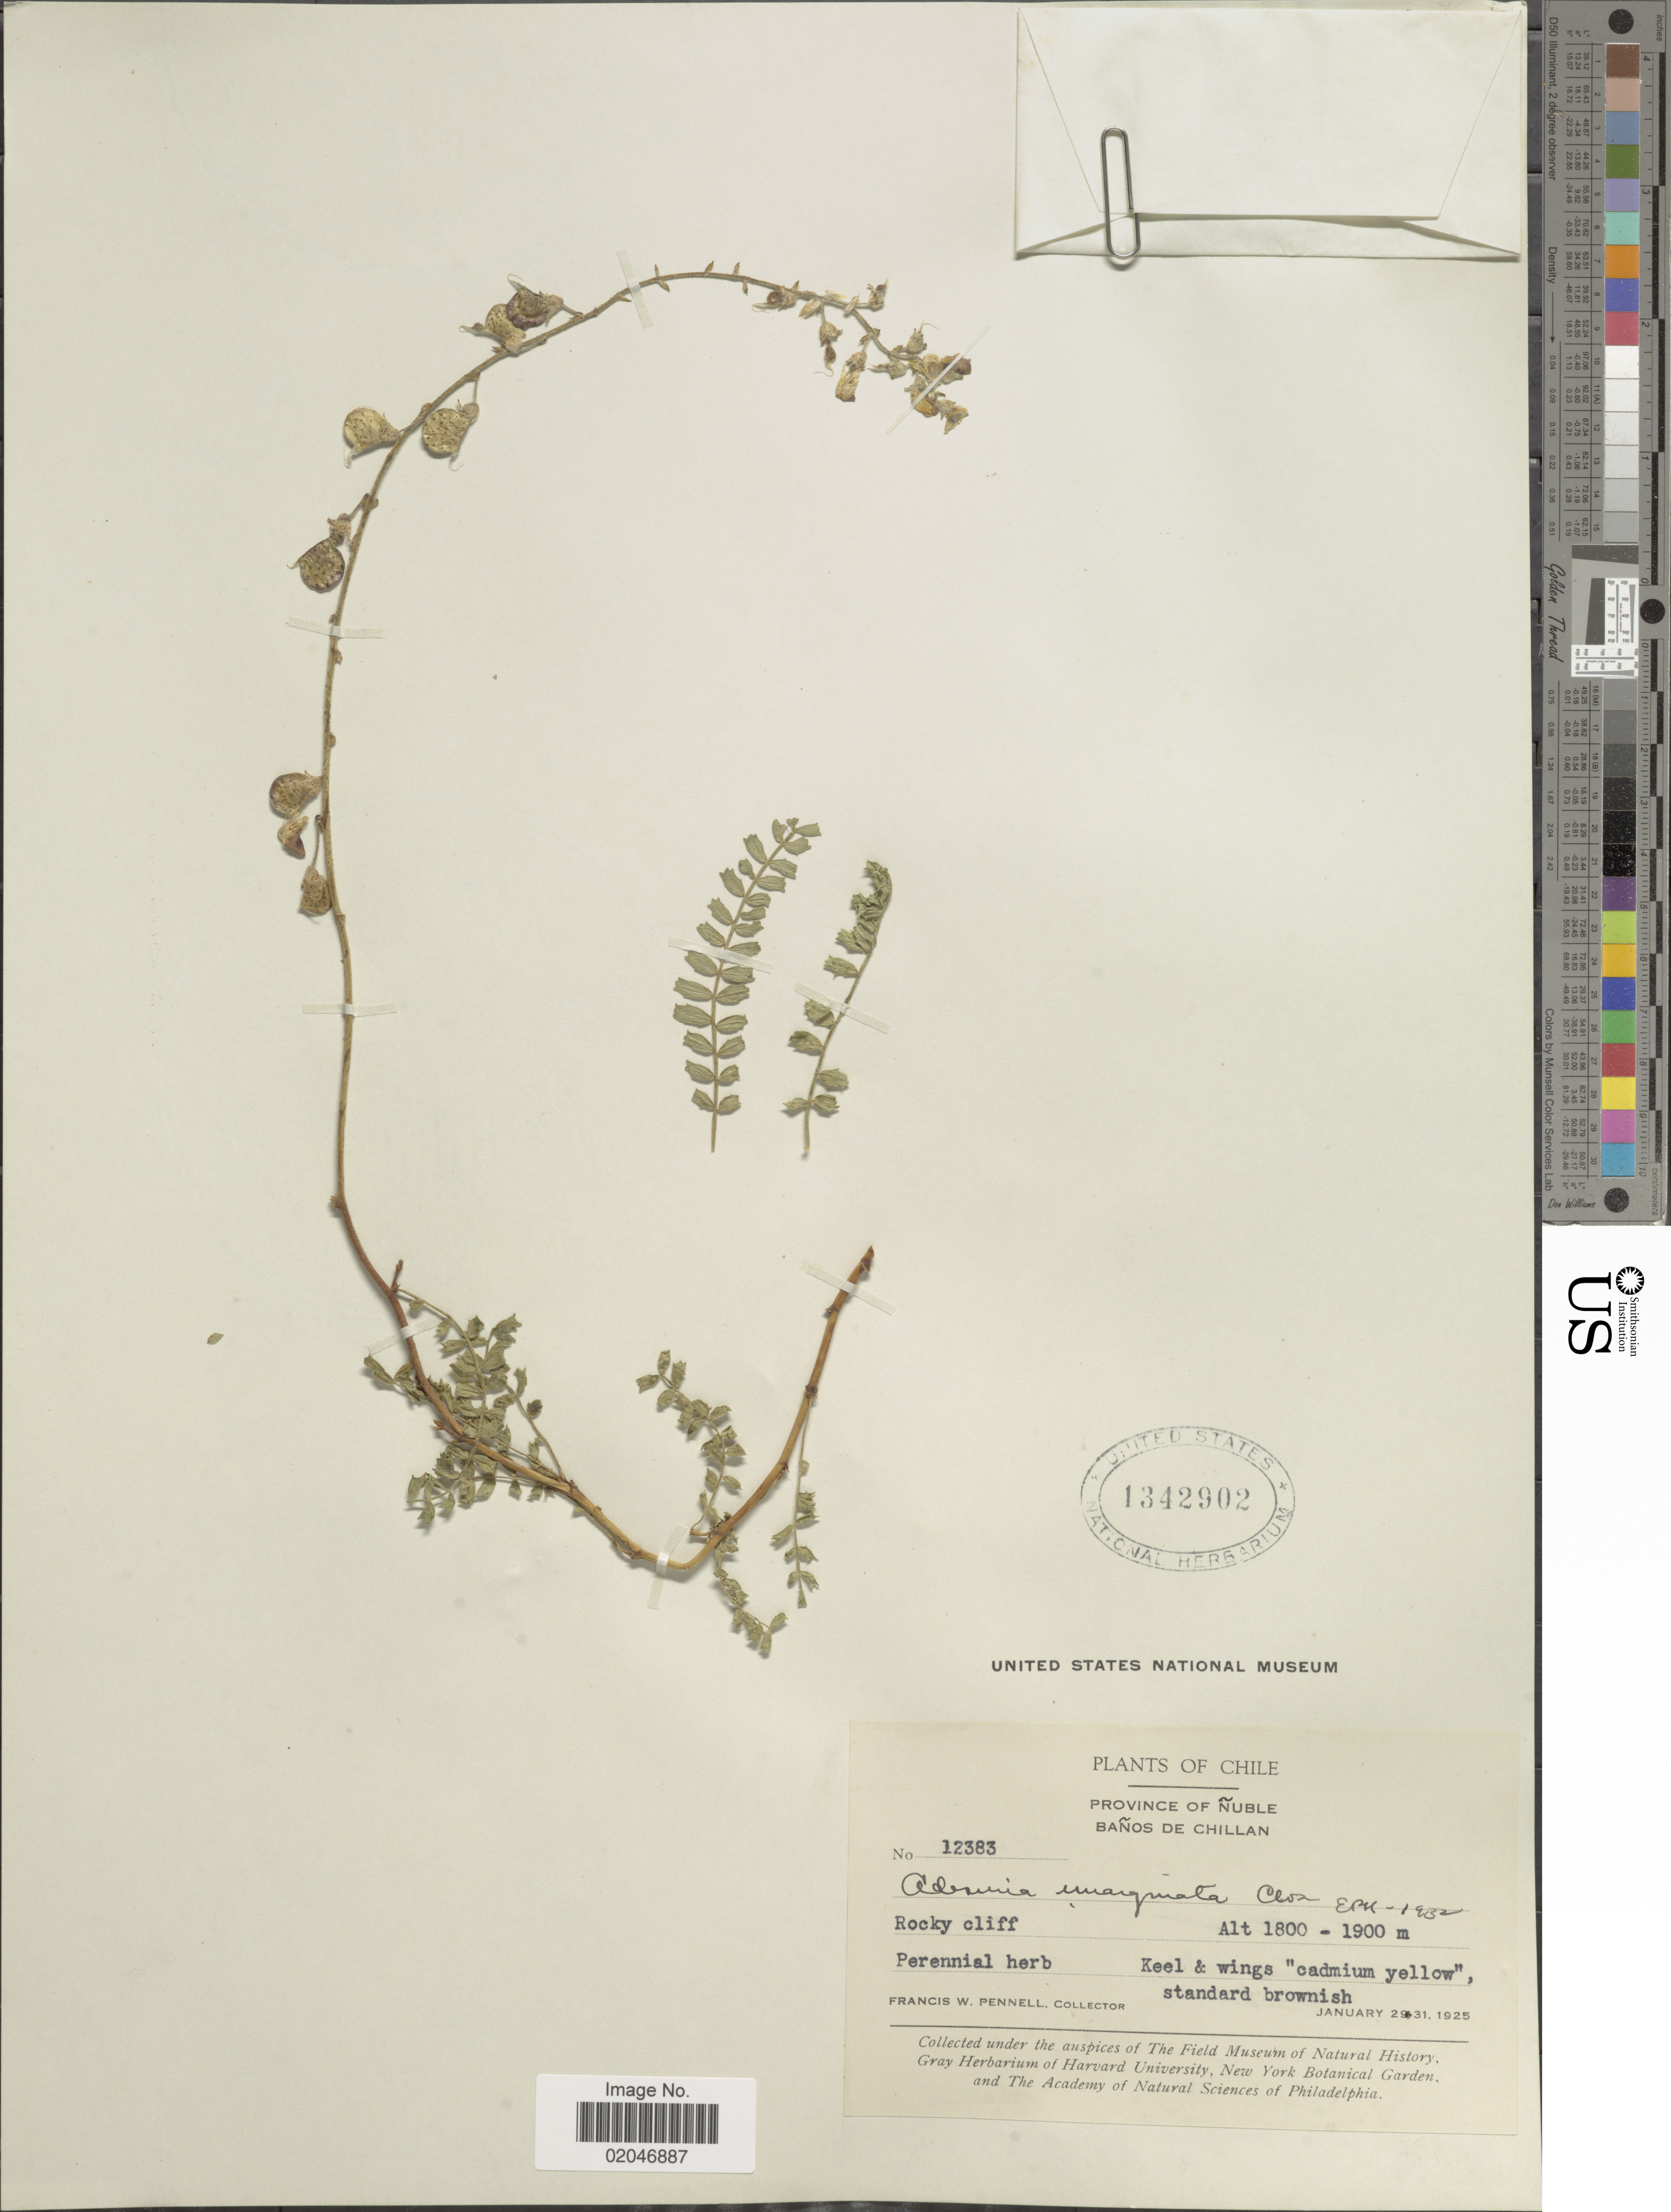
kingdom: Plantae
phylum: Tracheophyta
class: Magnoliopsida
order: Fabales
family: Fabaceae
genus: Adesmia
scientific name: Adesmia emarginata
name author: Clos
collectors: F. W. Pennell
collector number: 12383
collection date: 1925-01-29/1925-01-31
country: Chile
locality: Province of Nuble, Banos de Chillan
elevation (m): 1800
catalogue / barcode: US 1342902